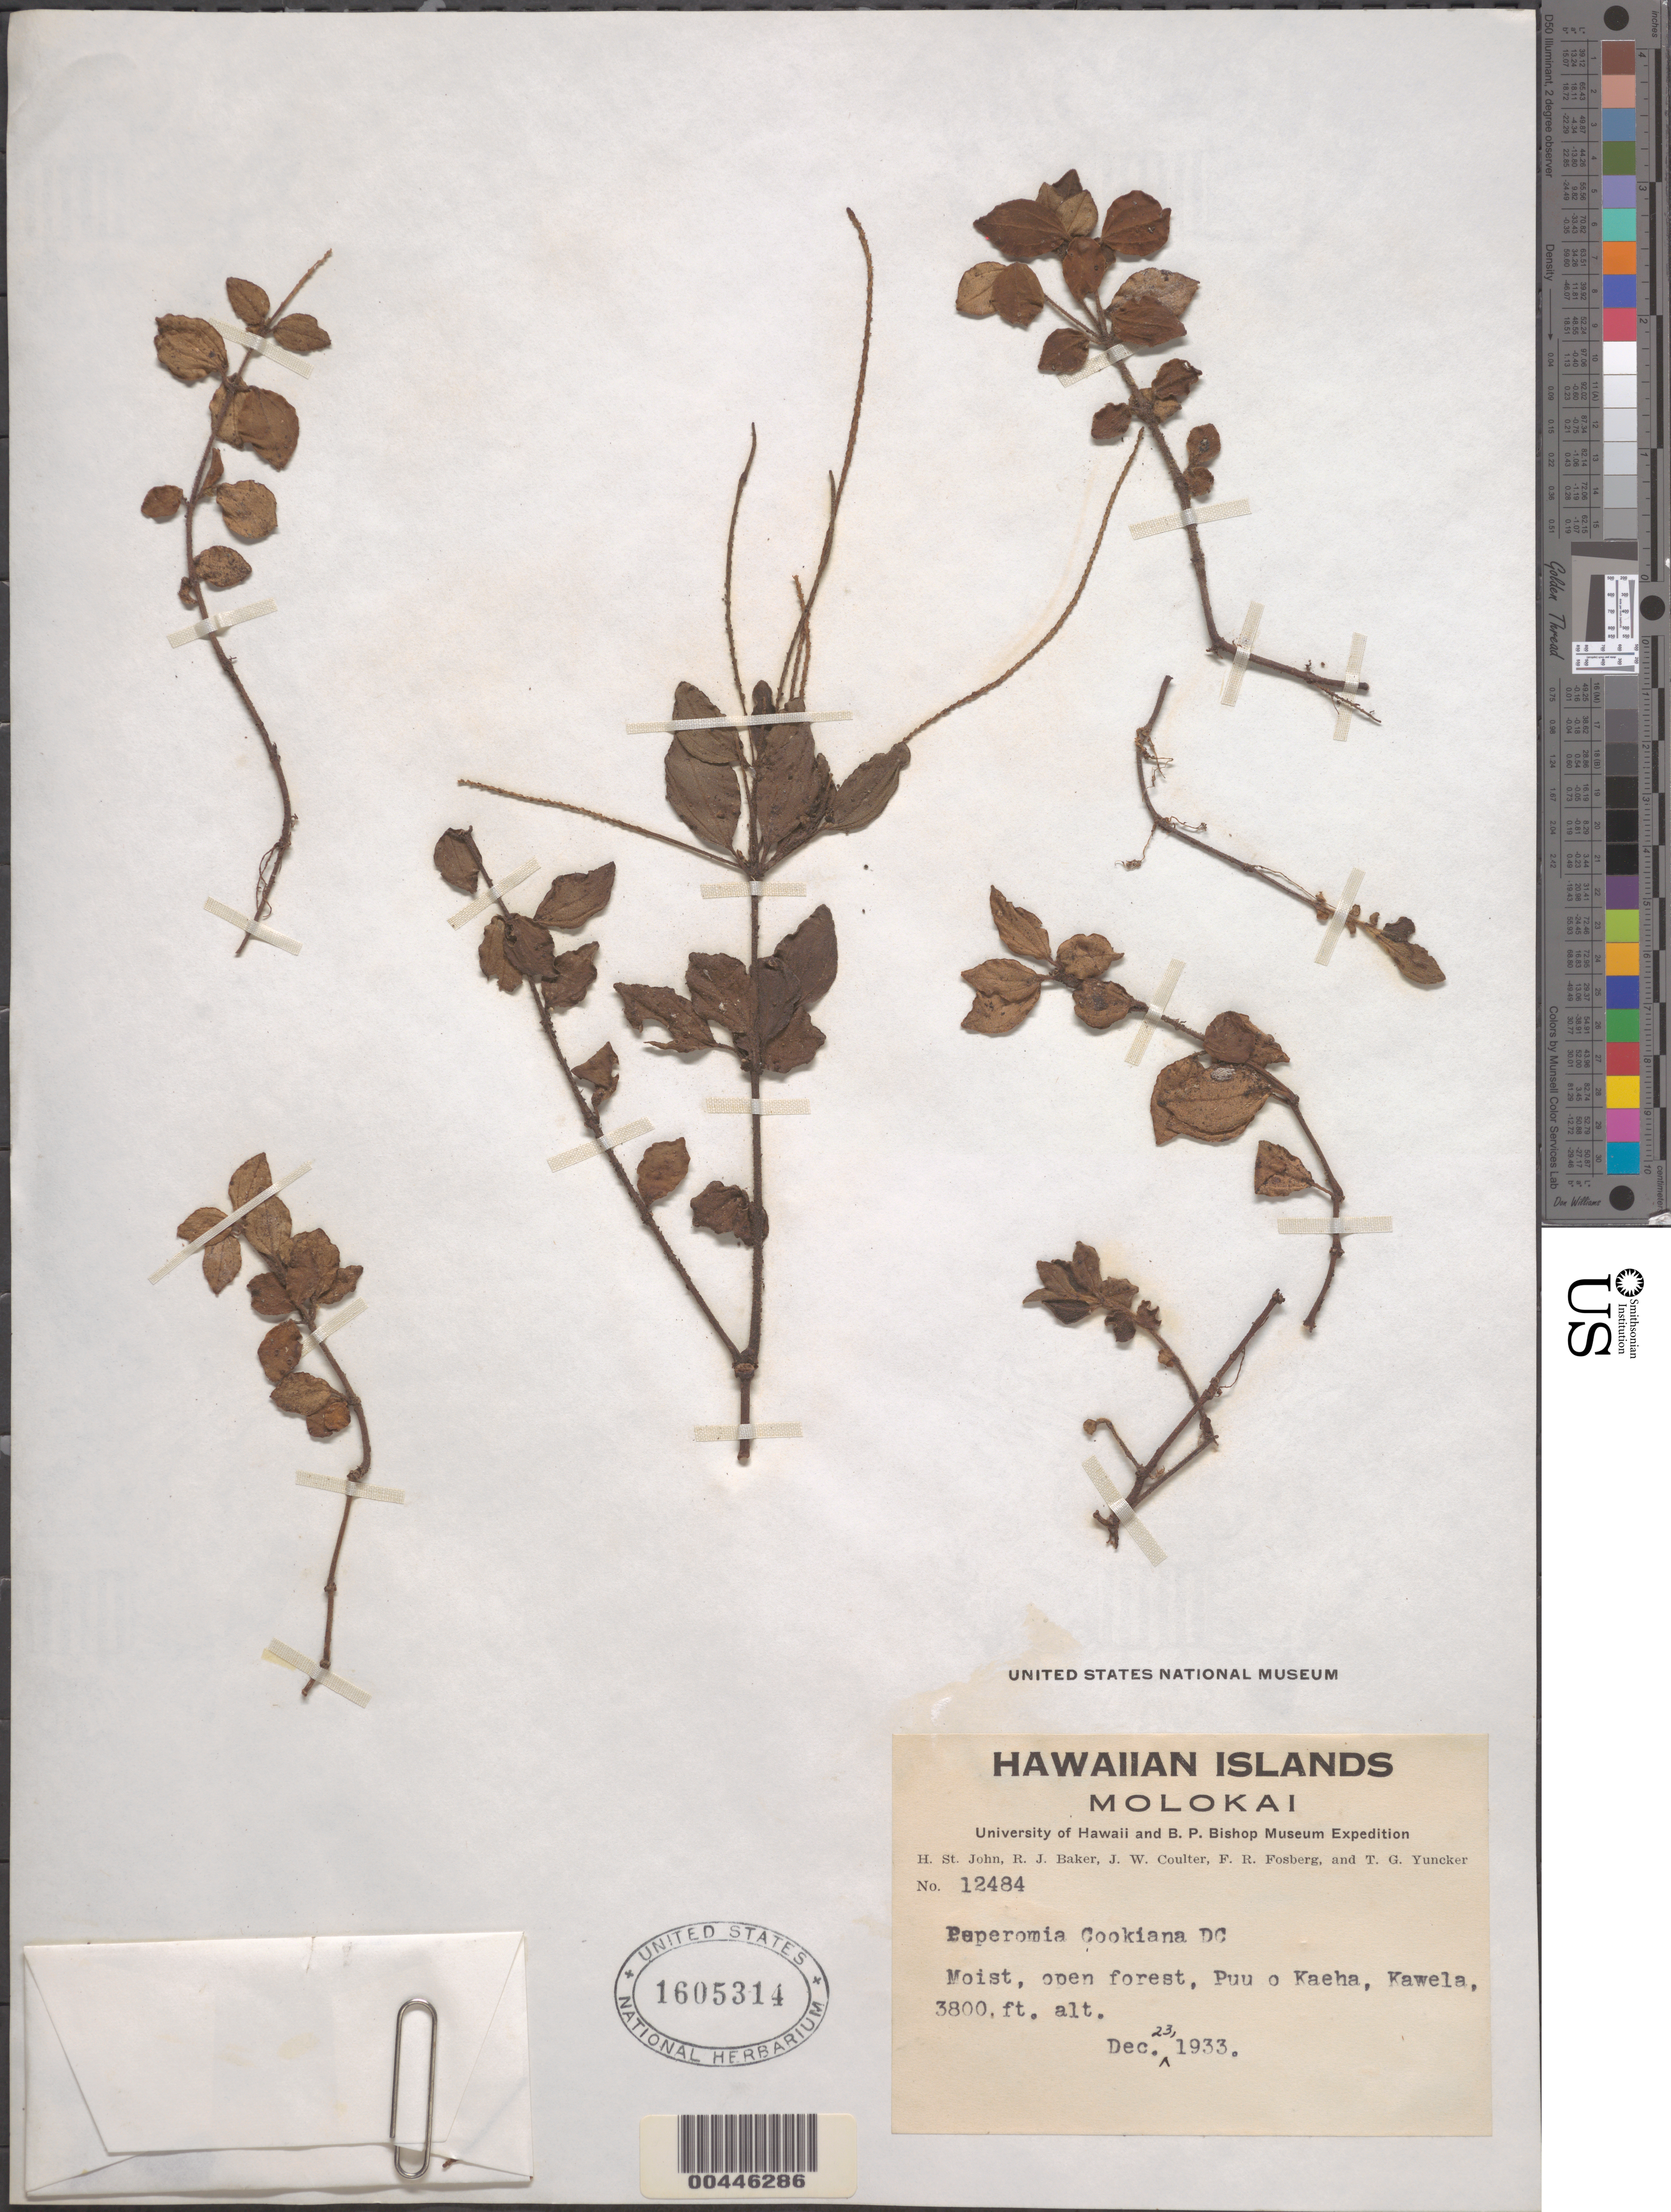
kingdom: Plantae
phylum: Tracheophyta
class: Magnoliopsida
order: Piperales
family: Piperaceae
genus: Peperomia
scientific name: Peperomia cookiana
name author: C. DC.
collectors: H. St. John, R. J. Baker, J. W. Coulter & F. R. Fosberg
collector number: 12484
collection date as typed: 23 Dec 1933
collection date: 1933-12-23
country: United States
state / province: Hawaii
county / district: Maui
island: Moloka'i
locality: Puu o Kaeha, Kawela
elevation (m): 1158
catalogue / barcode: US 1605314